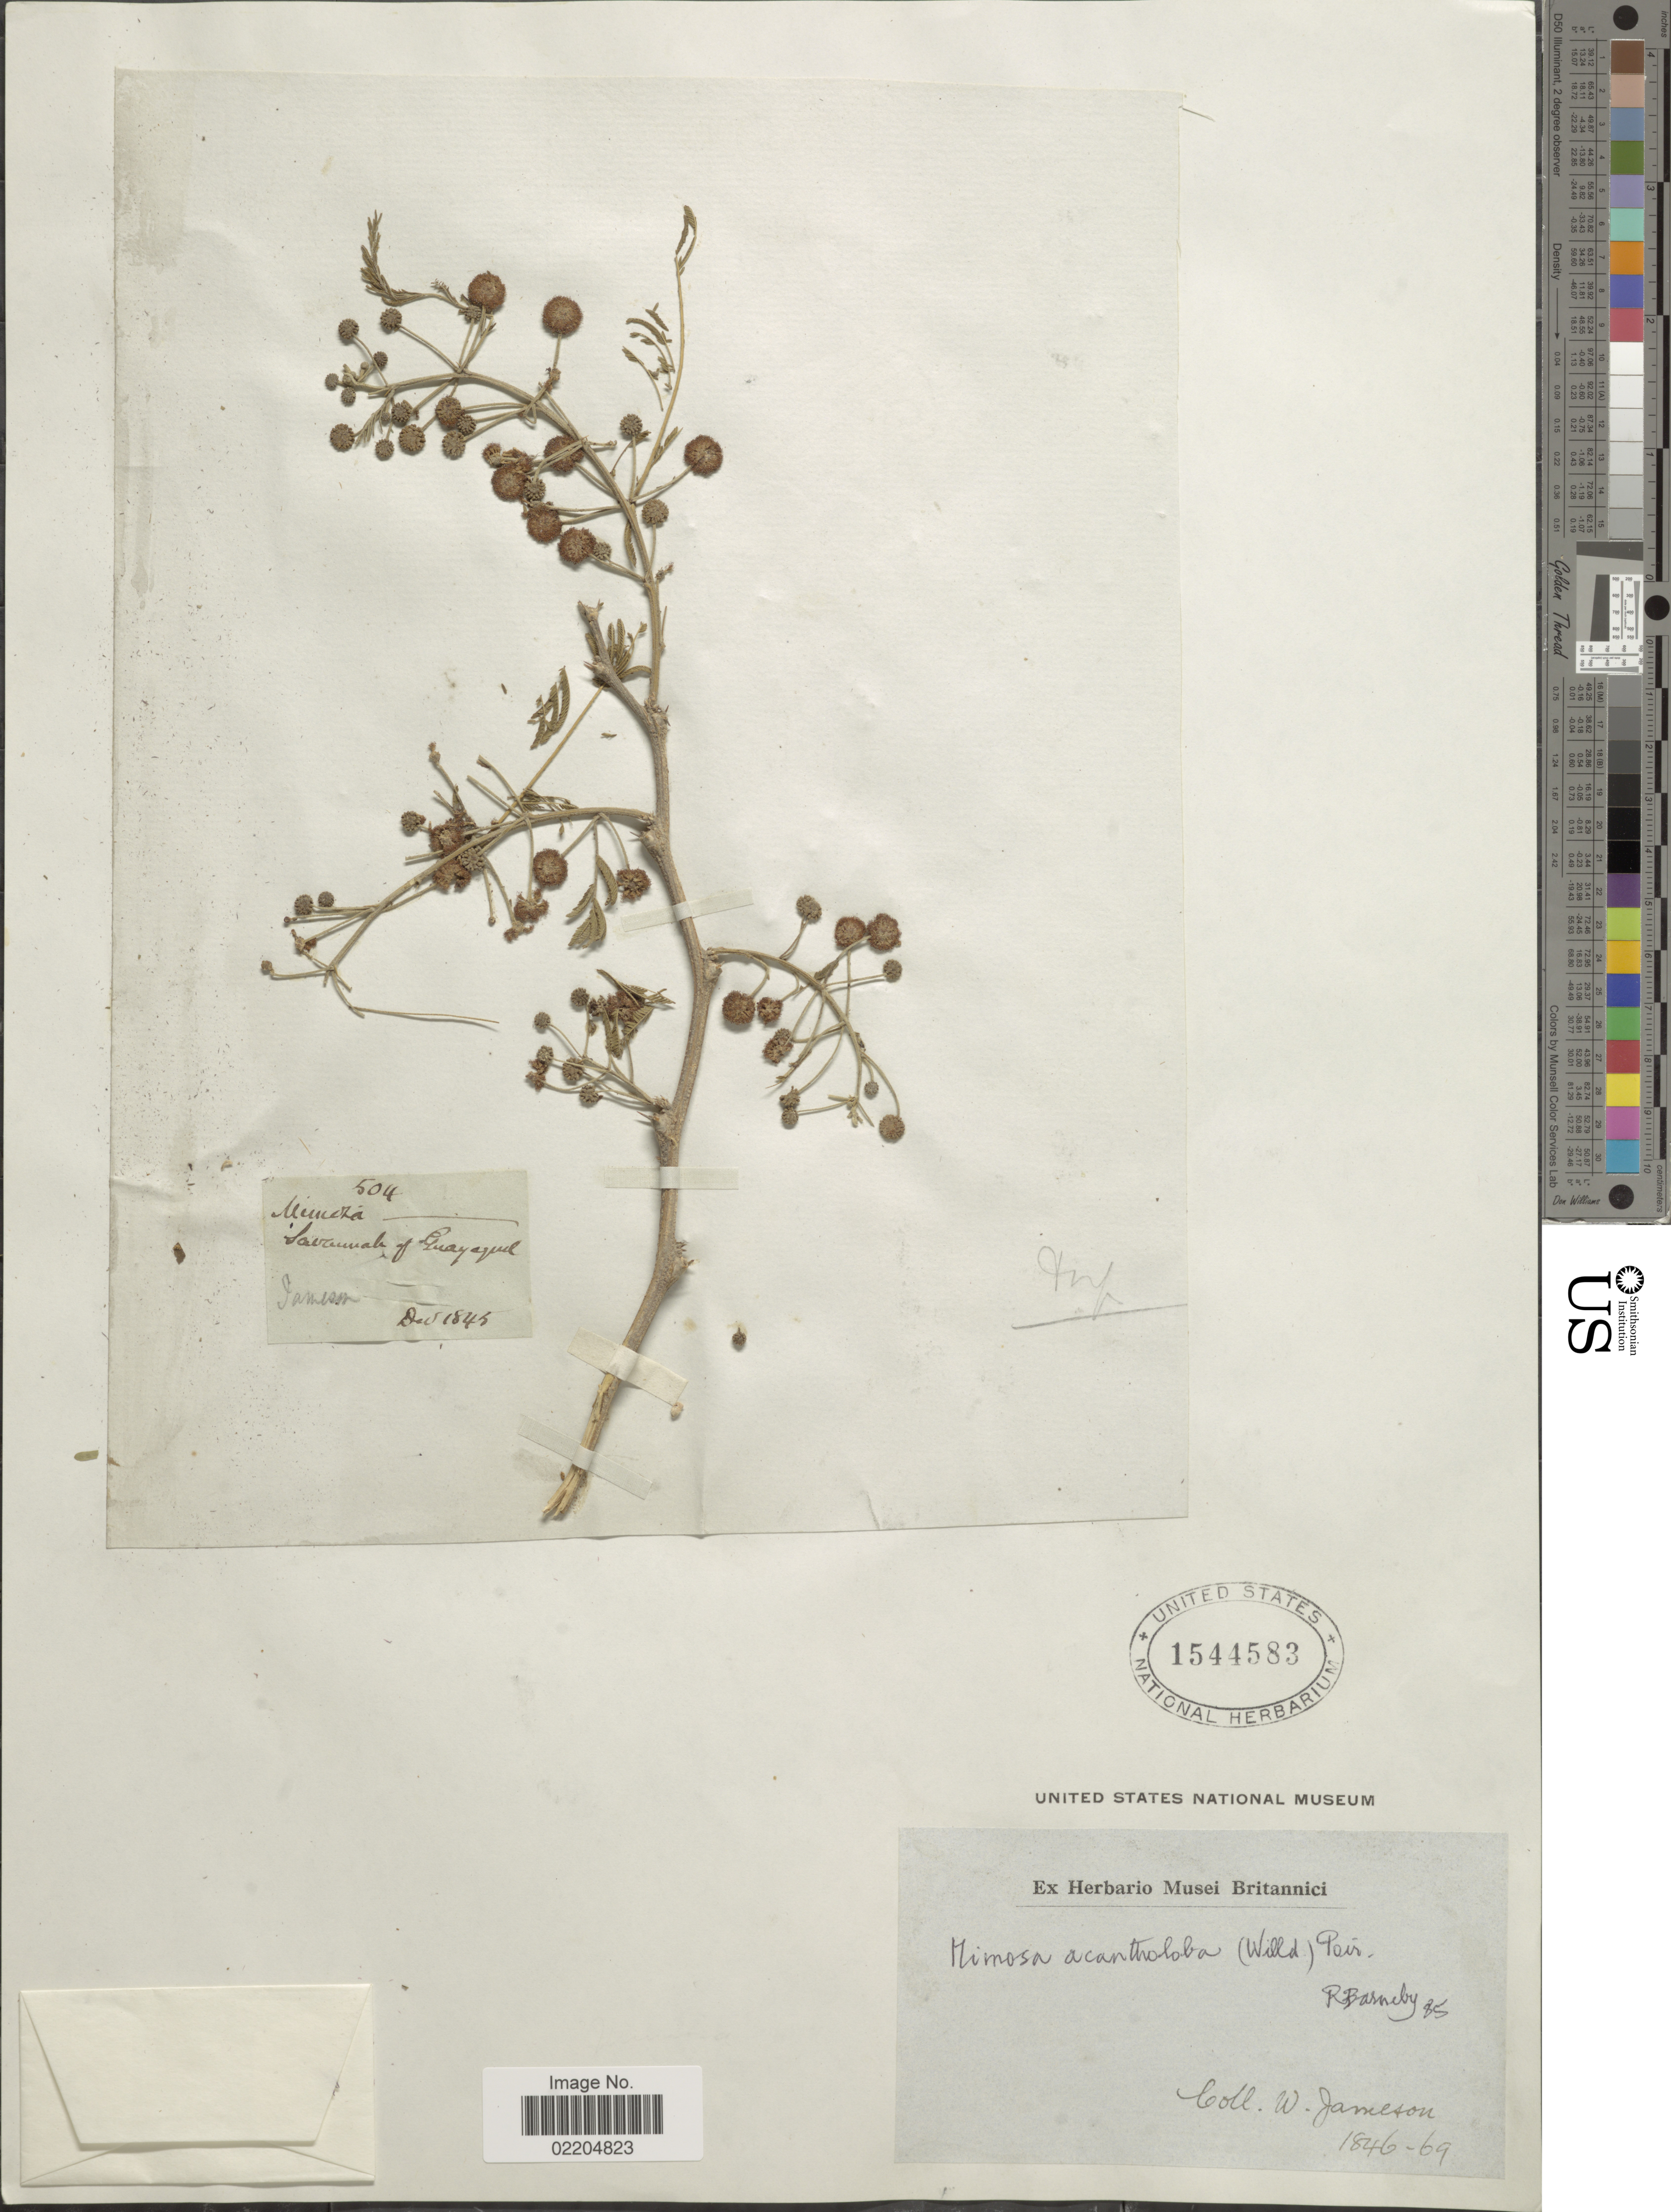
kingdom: Plantae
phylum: Tracheophyta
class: Magnoliopsida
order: Fabales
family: Fabaceae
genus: Mimosa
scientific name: Mimosa acantholoba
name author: (Willd.) Poir.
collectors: W. Jameson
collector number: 504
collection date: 1845-12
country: Ecuador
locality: Savannah of Guayaquil.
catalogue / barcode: US 1544583